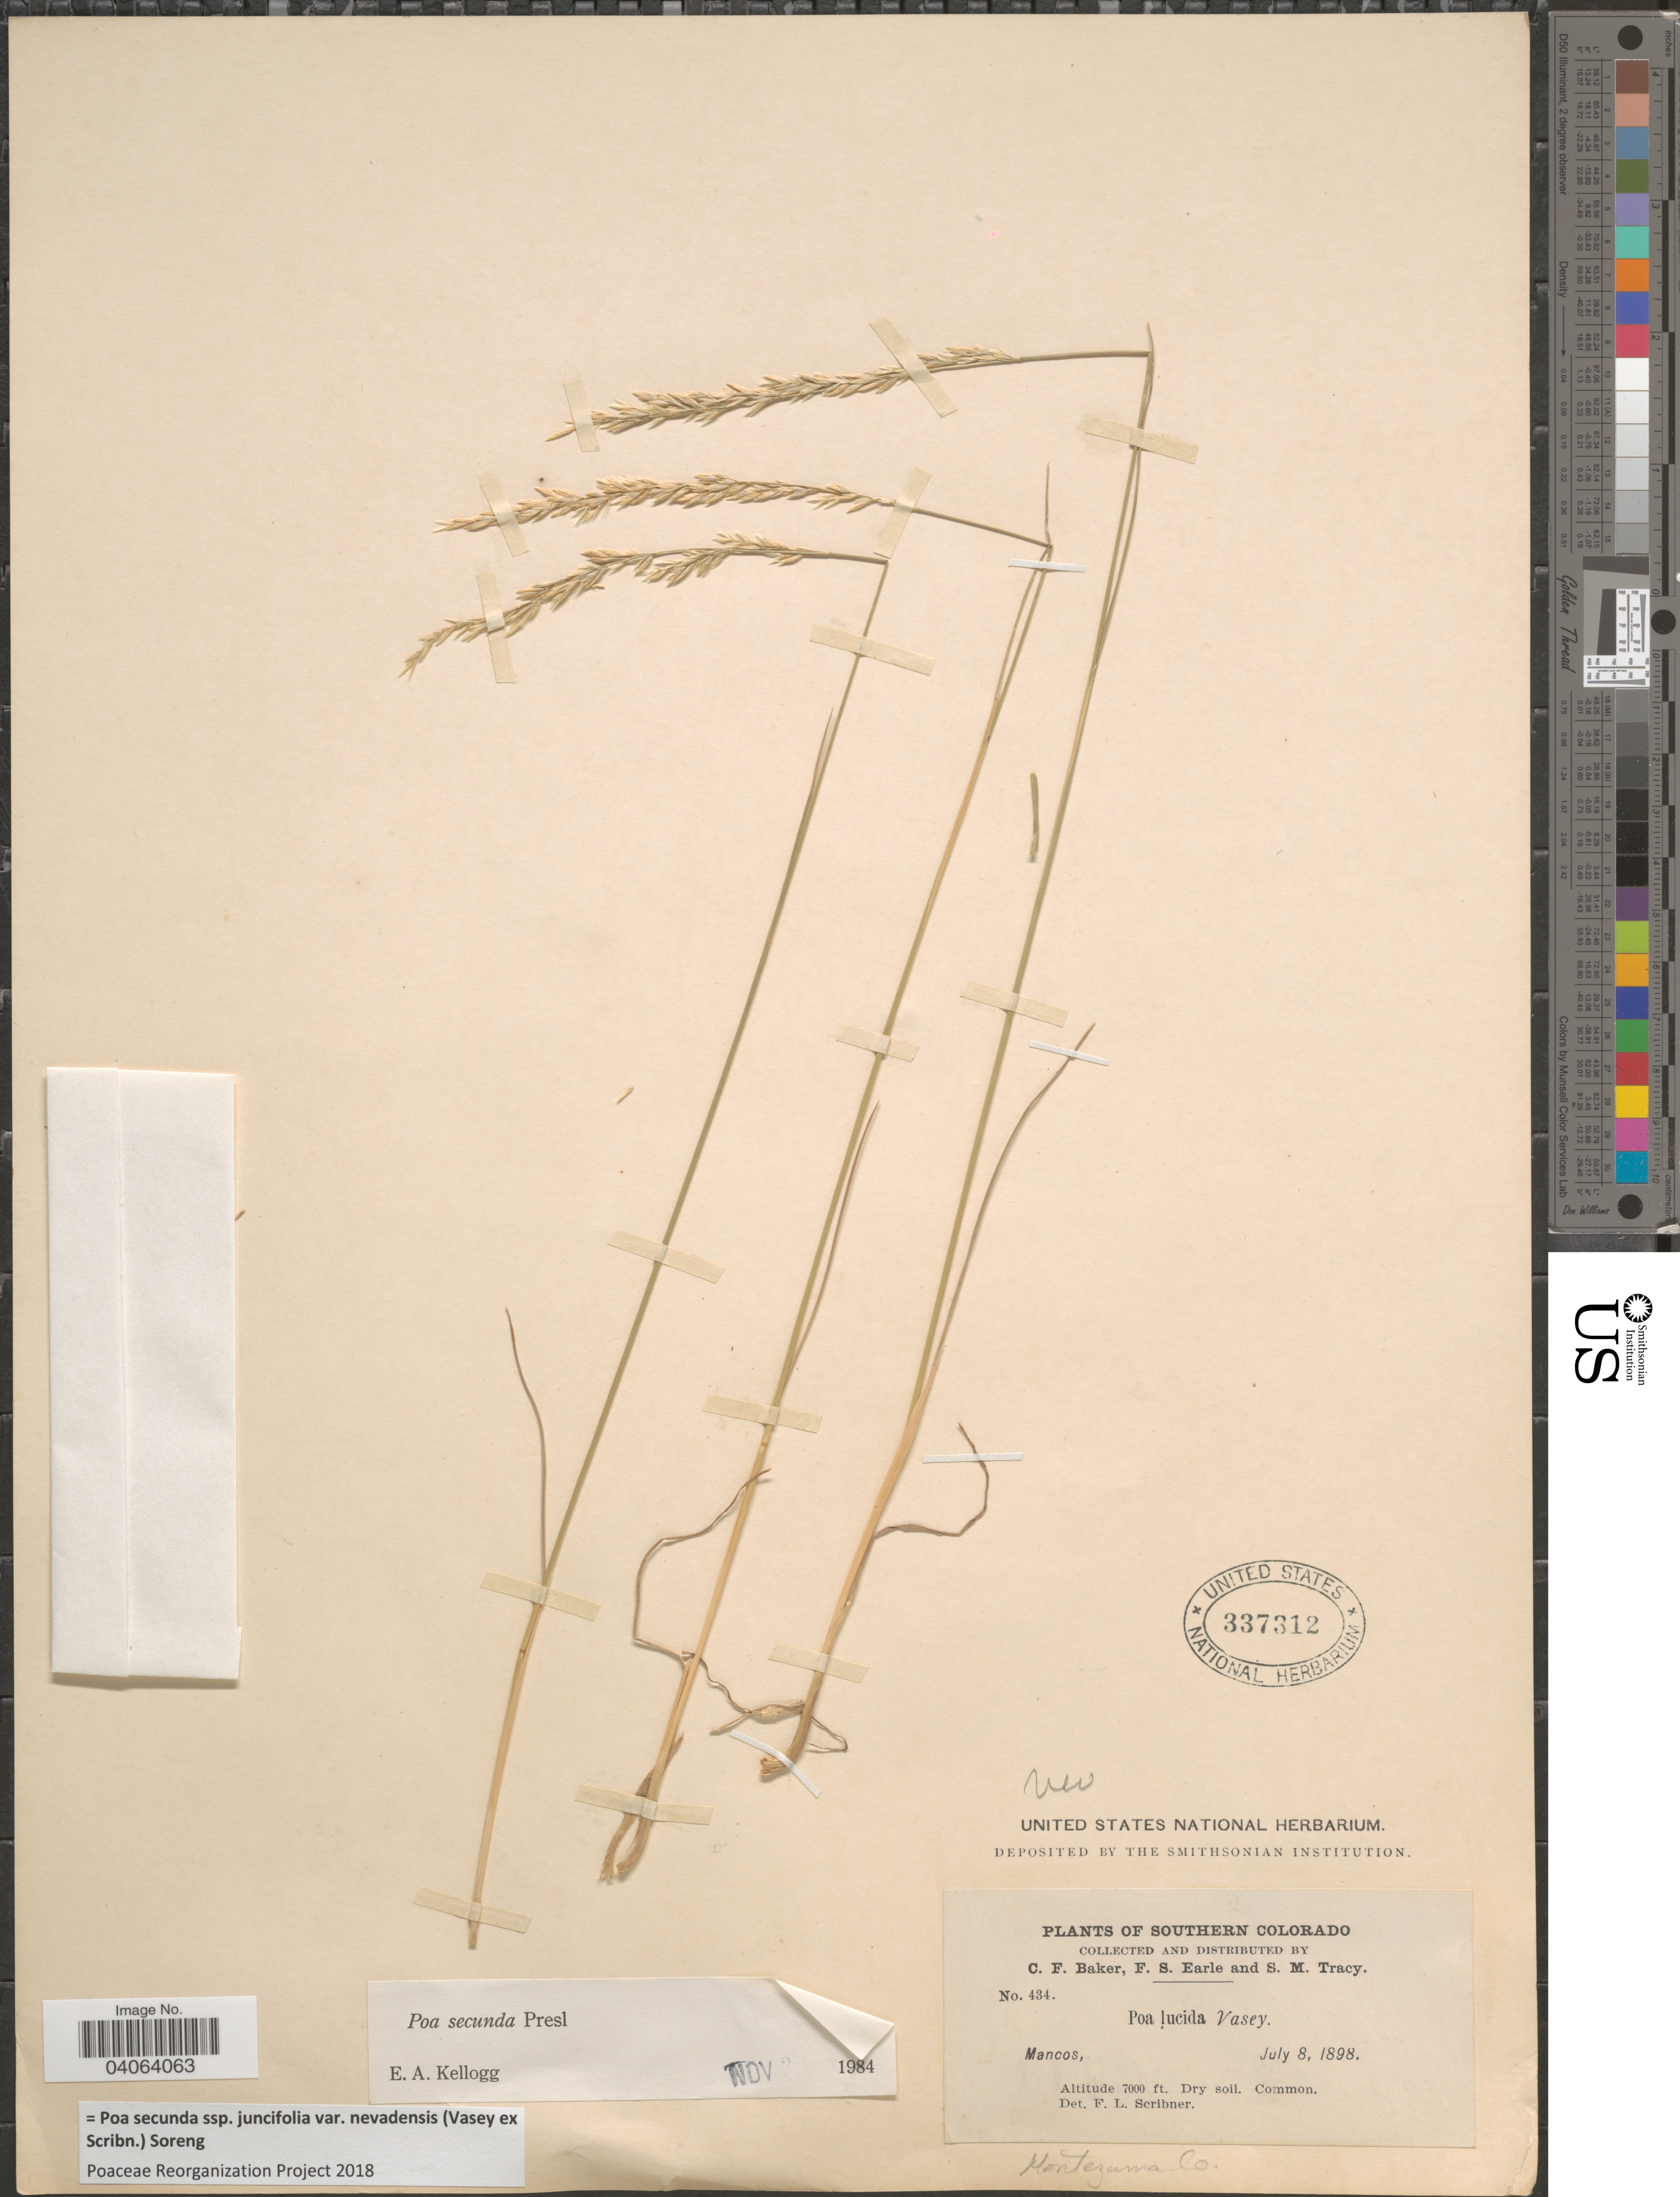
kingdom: Plantae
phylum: Tracheophyta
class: Liliopsida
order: Poales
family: Poaceae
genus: Poa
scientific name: Poa secunda subsp. juncifolia var. nevadensis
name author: (Vasey ex Scribn.) Soreng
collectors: C. F. Baker, F. S. Earle & S. M. Tracy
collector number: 434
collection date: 1898-07-08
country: United States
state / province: Colorado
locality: Southern Colorado. Mancos. Montezuma Co.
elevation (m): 2134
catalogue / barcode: US 337312